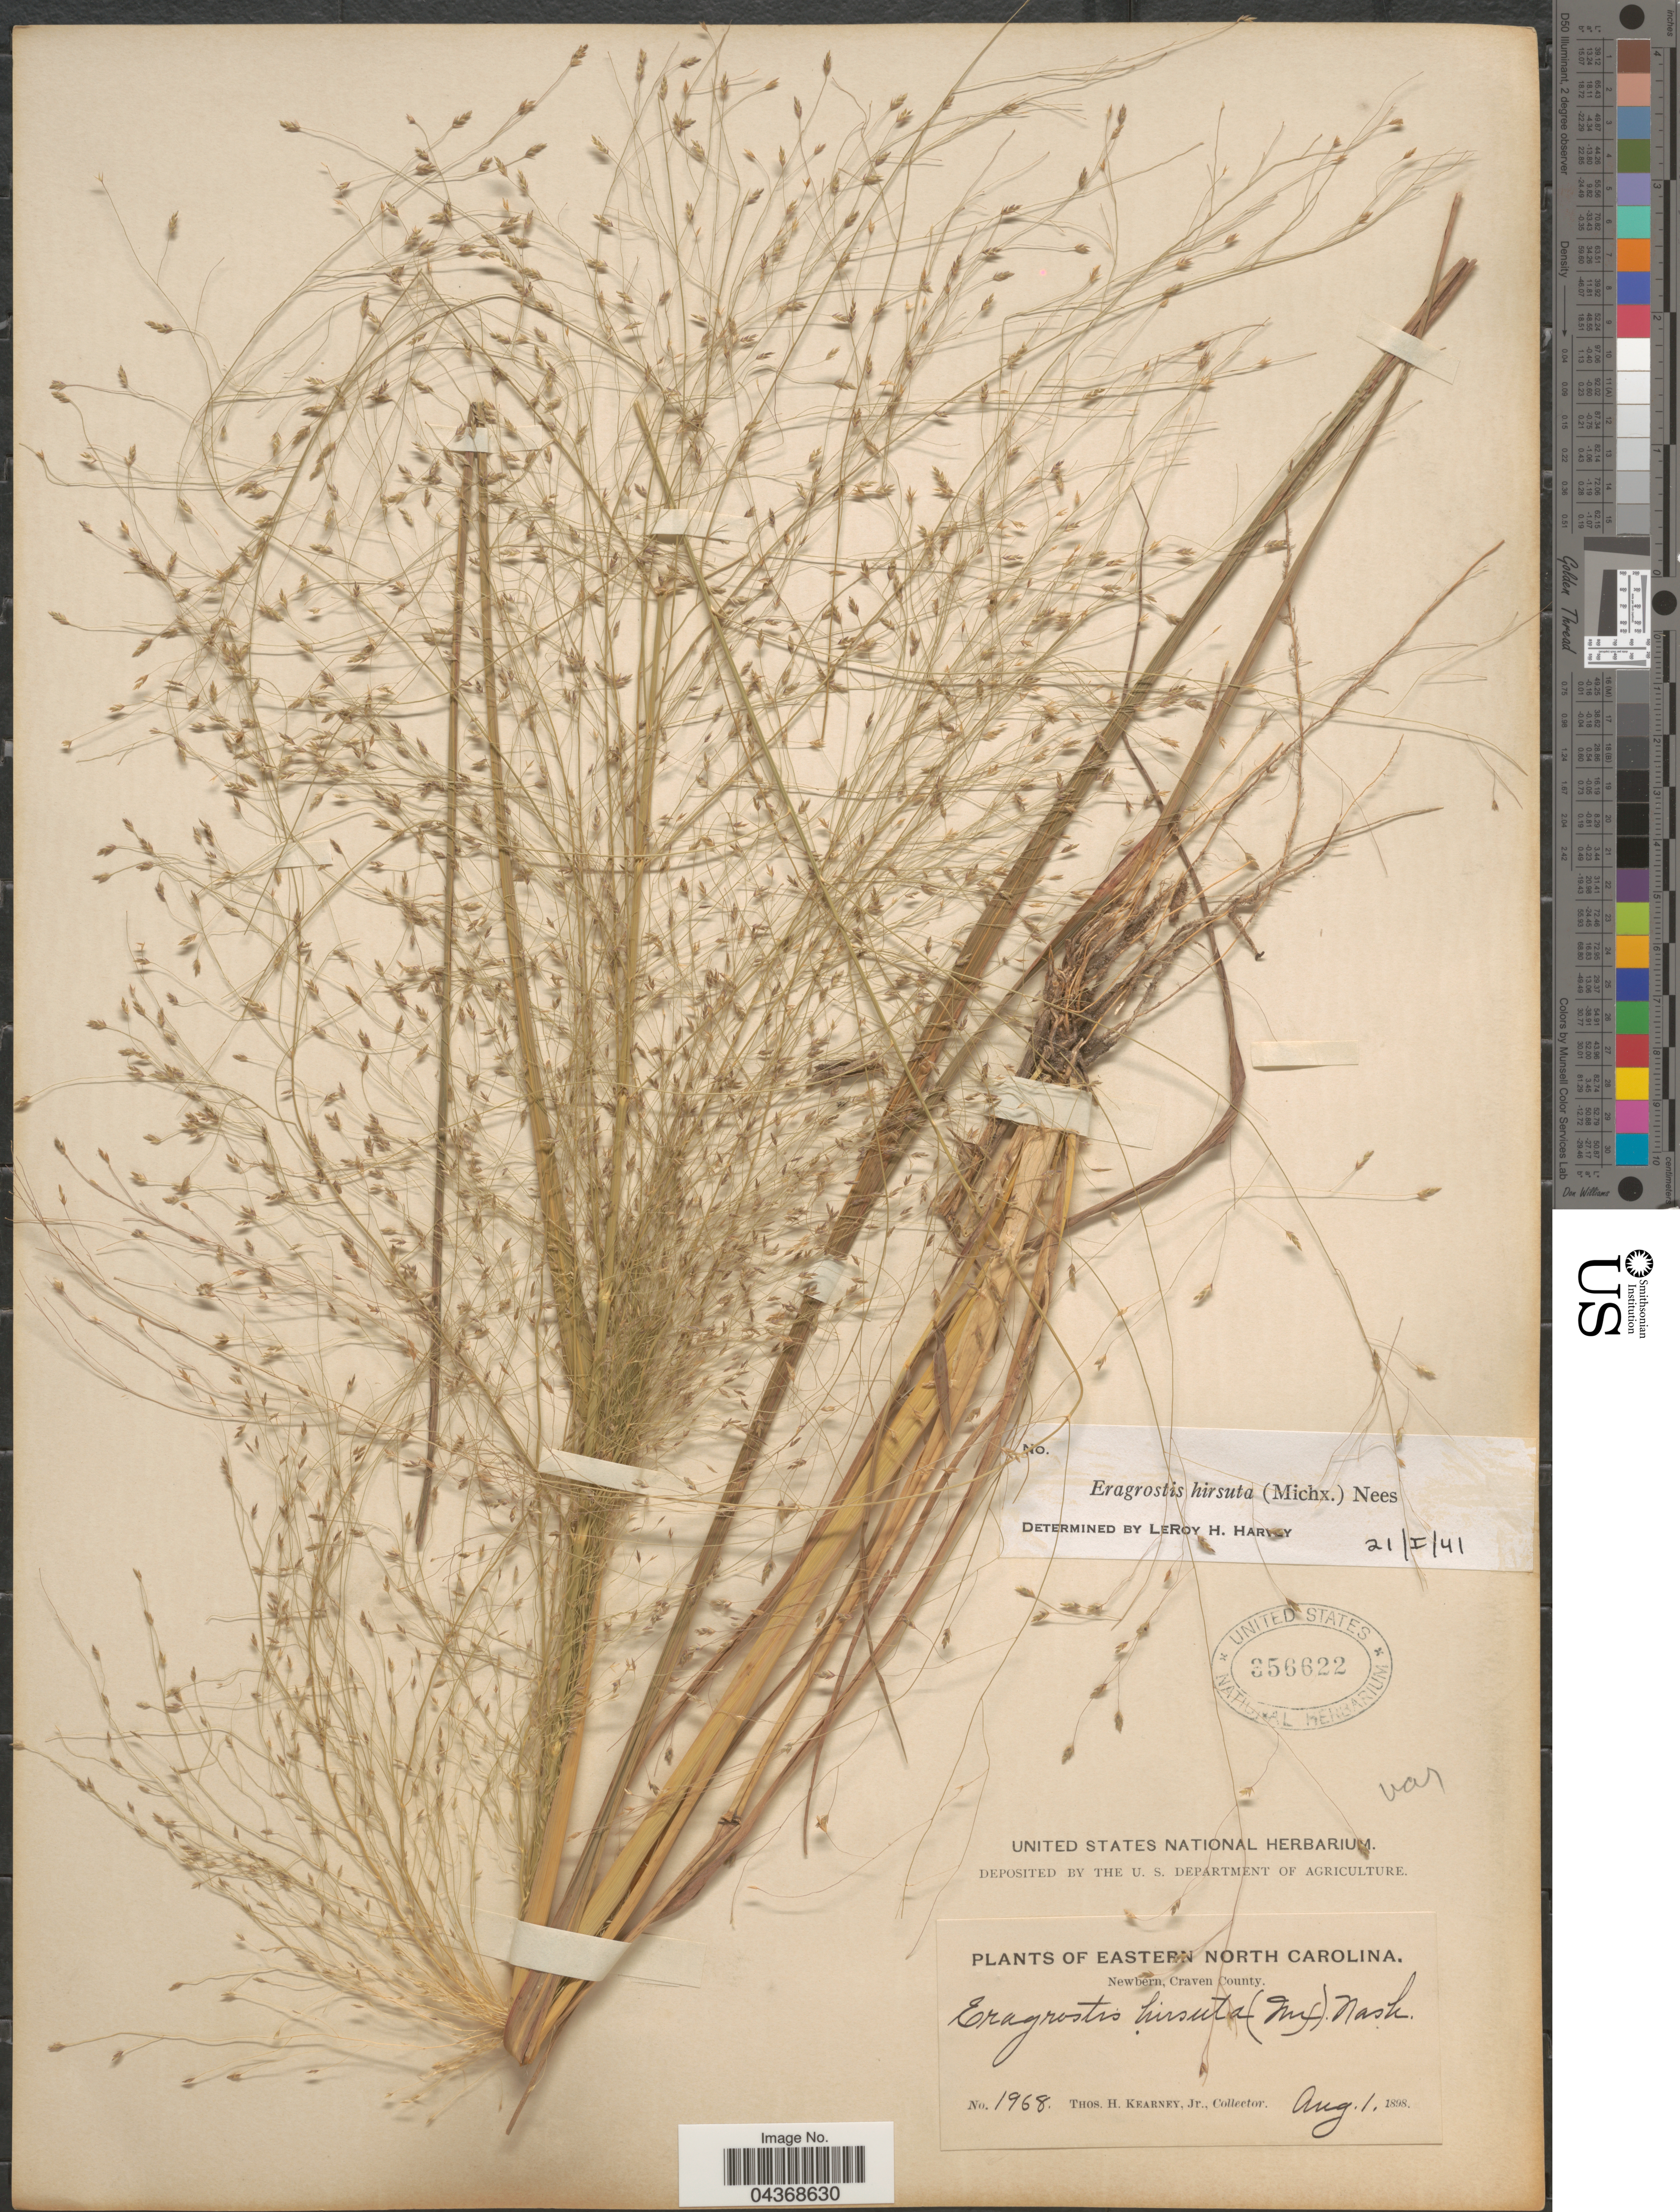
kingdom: Plantae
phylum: Tracheophyta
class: Liliopsida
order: Poales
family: Poaceae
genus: Eragrostis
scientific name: Eragrostis hirsuta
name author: (Michx.) Nees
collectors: T. H. Kearney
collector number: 1968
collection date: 1898-08-01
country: United States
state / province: North Carolina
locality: Eastern North Carolina. Newbern, Craven County.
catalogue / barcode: US 356622